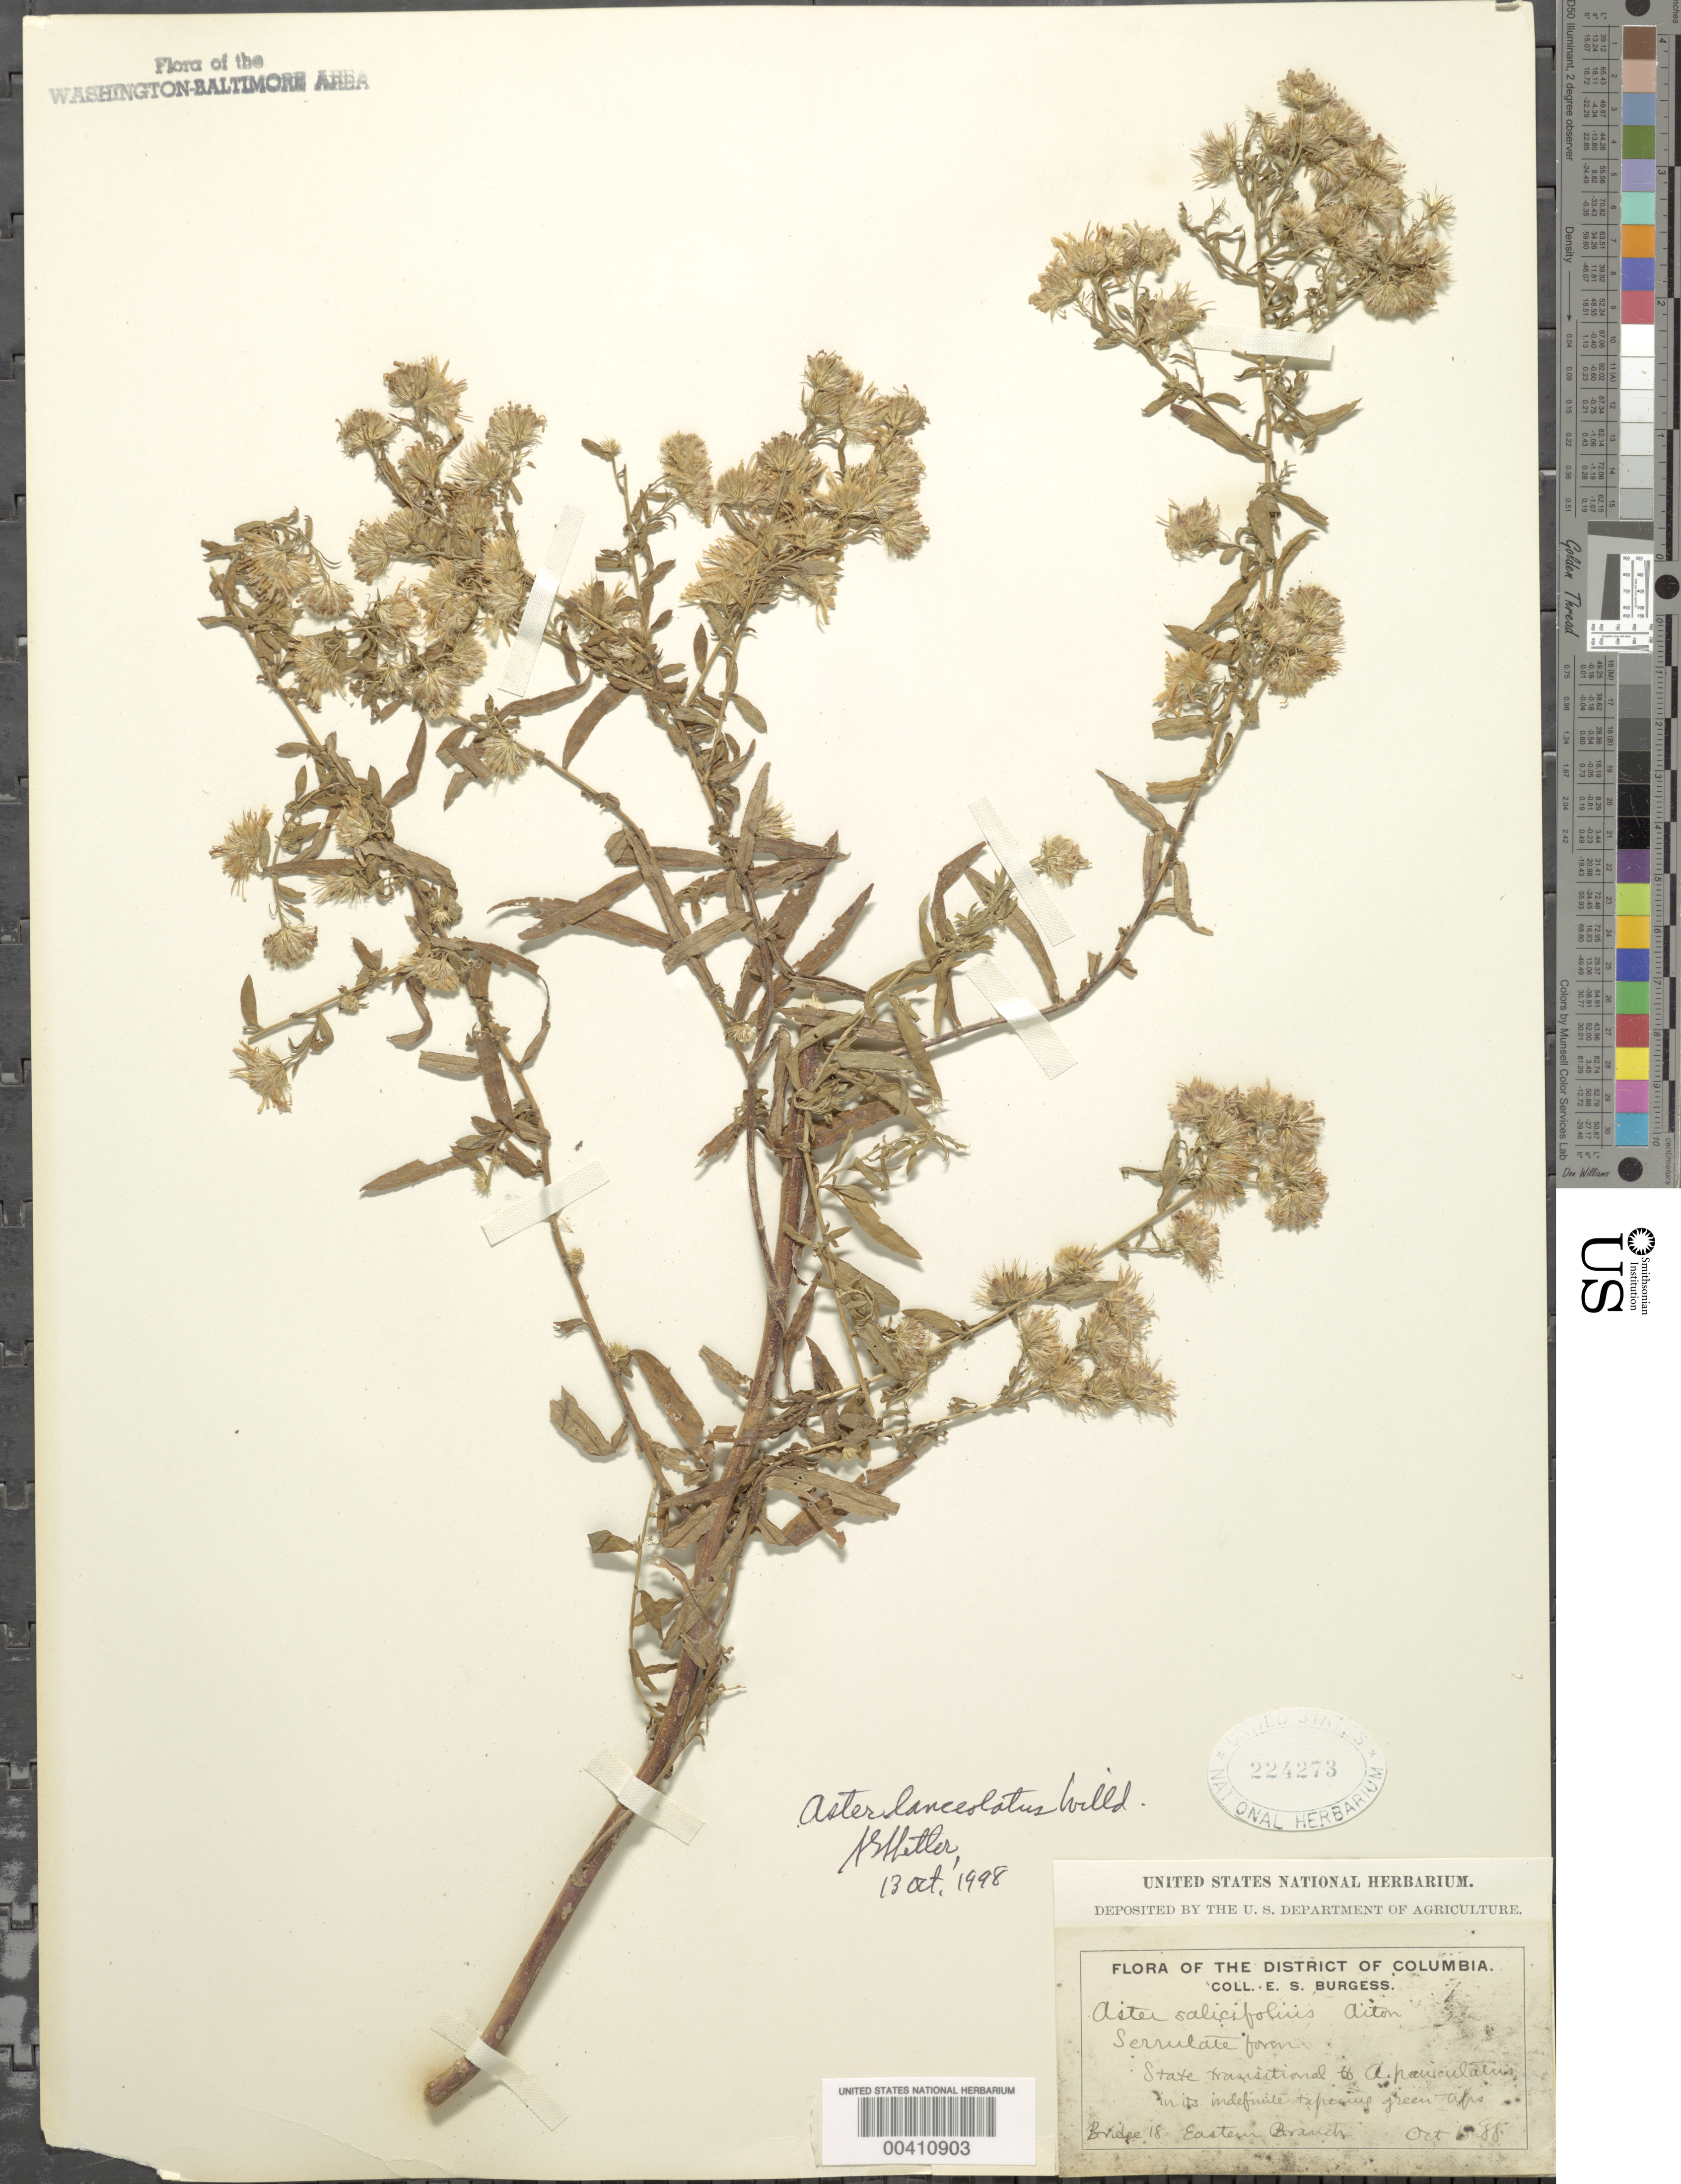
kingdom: Plantae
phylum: Tracheophyta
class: Magnoliopsida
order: Asterales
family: Asteraceae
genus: Symphyotrichum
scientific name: Symphyotrichum lanceolatum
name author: (Willd.) G.L. Nesom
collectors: E. Burgess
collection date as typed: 18 Oct 1888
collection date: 1888-10-18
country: United States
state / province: District of Columbia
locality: Eastern Branch Bridge 18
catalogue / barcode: US 224273